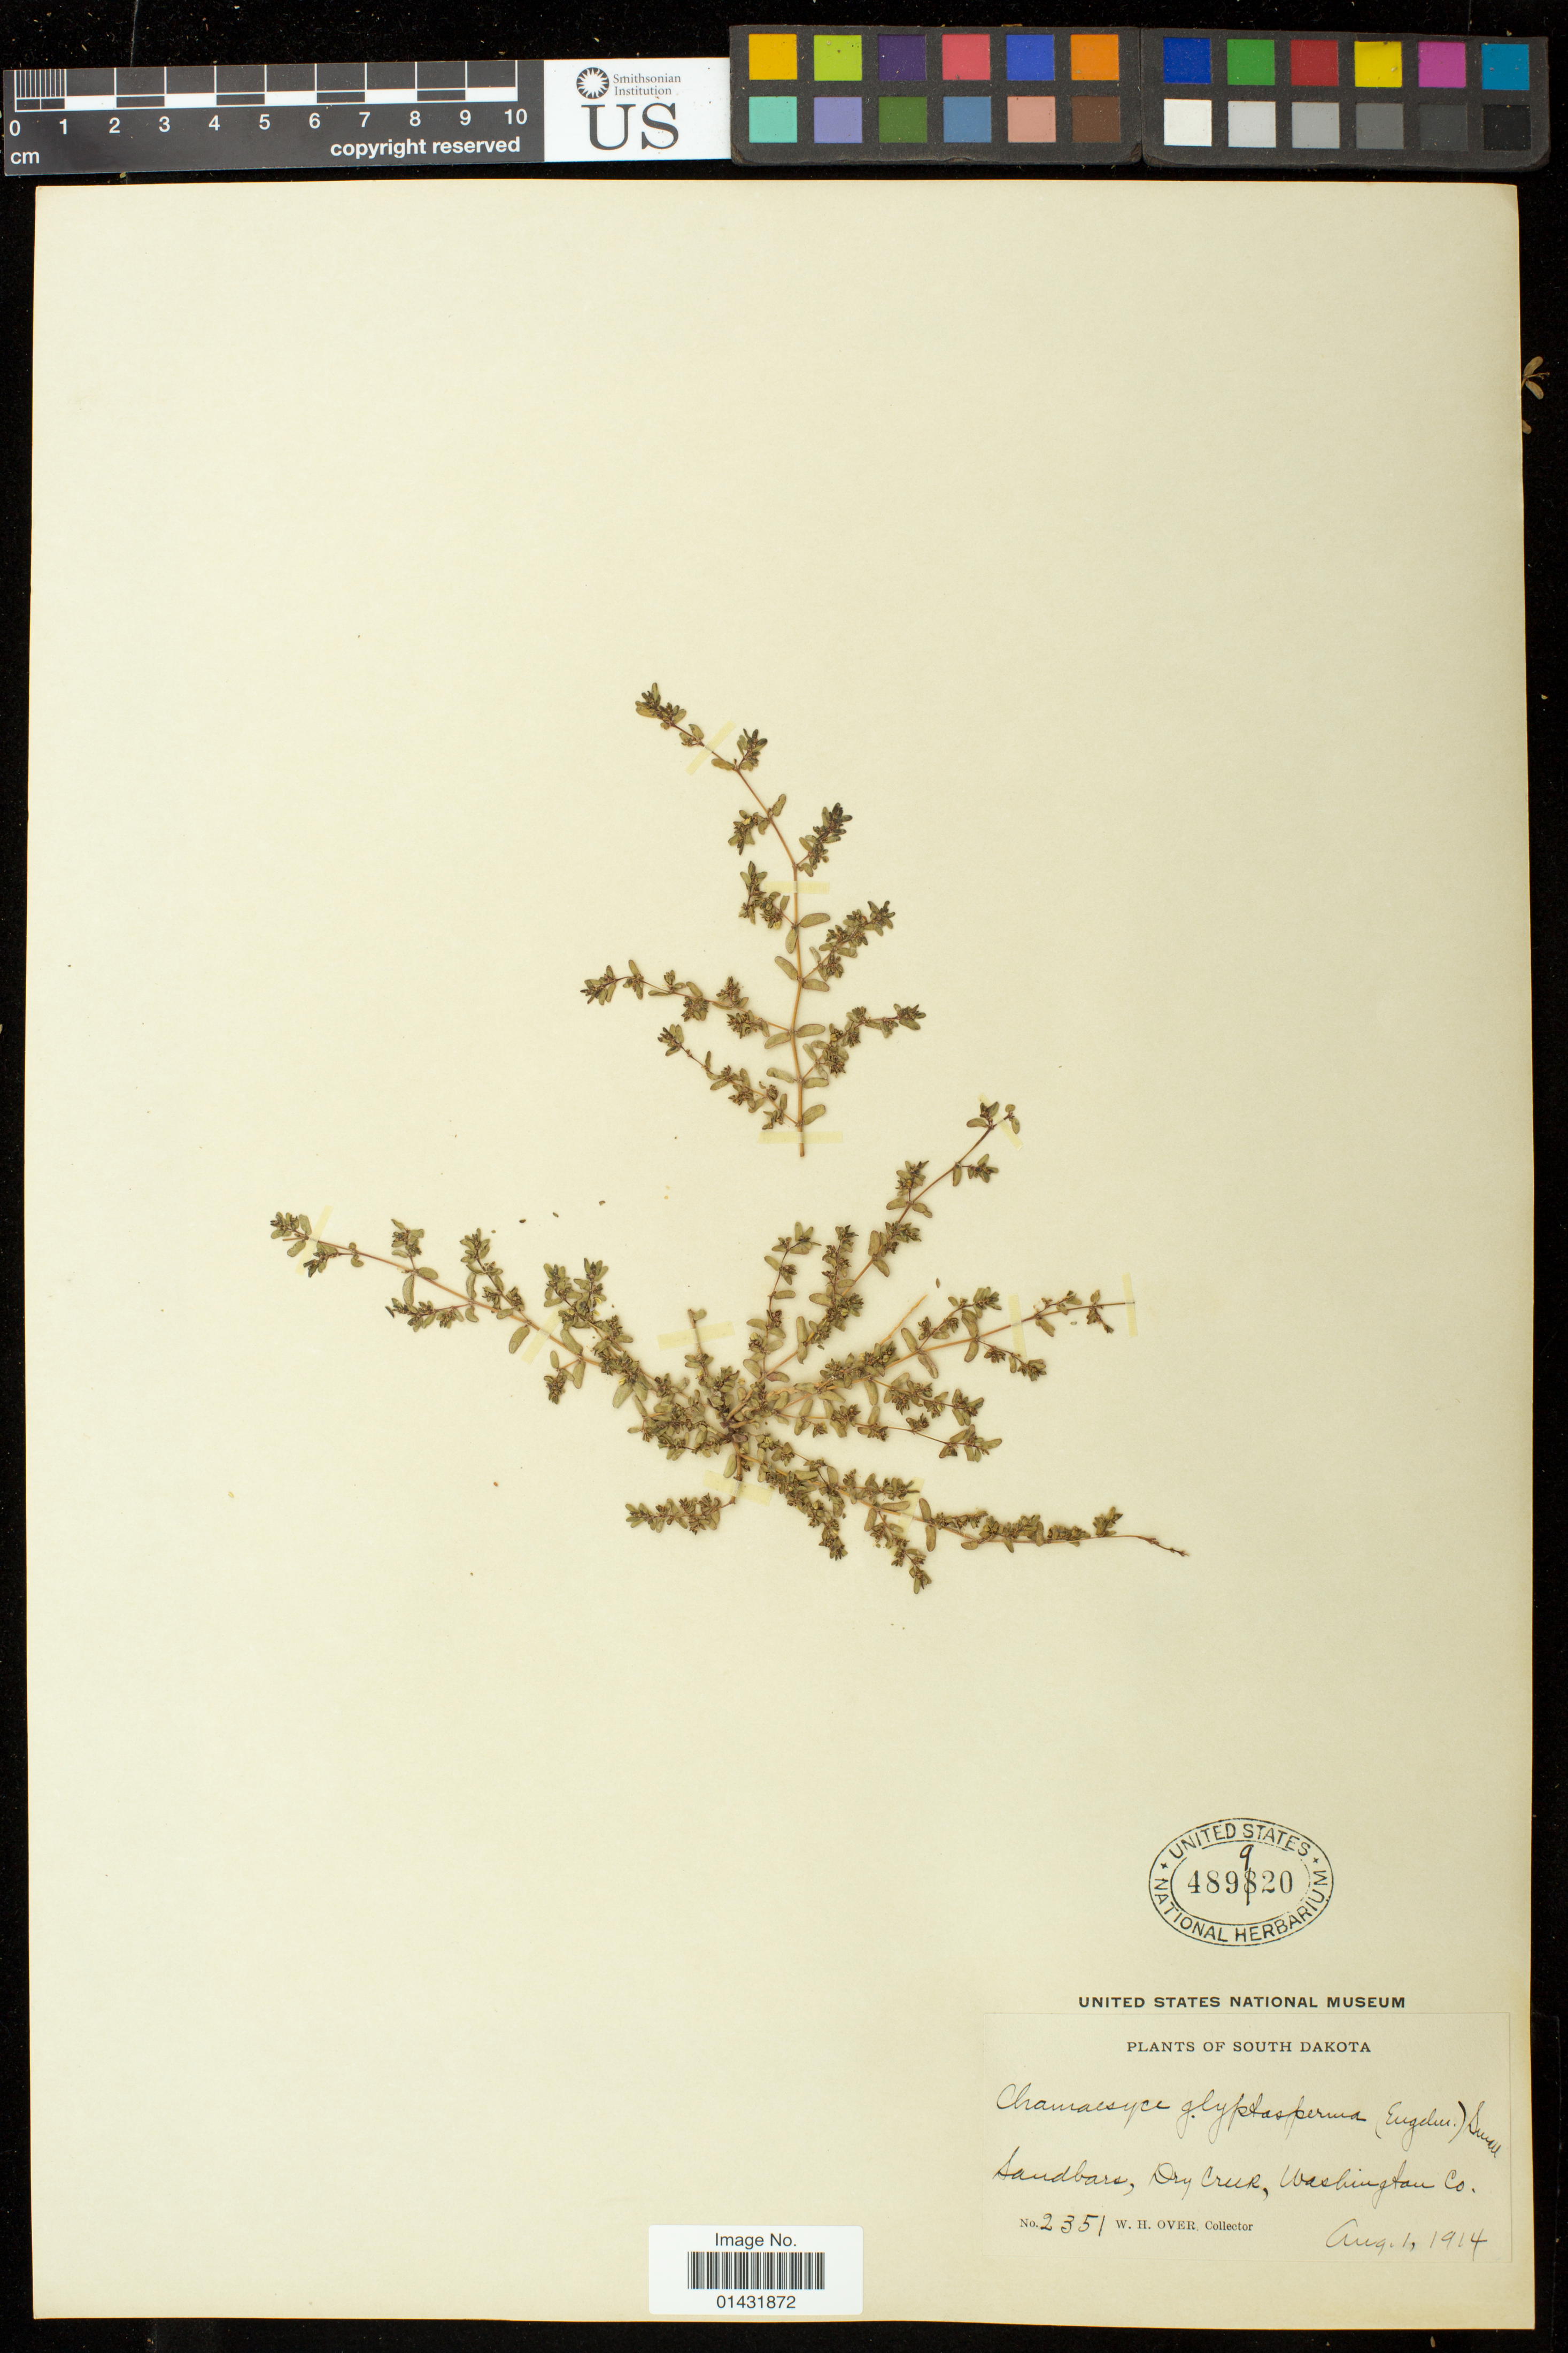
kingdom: Plantae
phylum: Tracheophyta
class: Magnoliopsida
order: Malpighiales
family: Euphorbiaceae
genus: Euphorbia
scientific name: Euphorbia glyptosperma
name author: Engelm.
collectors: W. Over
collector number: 2351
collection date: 1914-08-01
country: United States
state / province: South Dakota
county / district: Washington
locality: Sandbars, Dry Creek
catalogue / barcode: US 489920